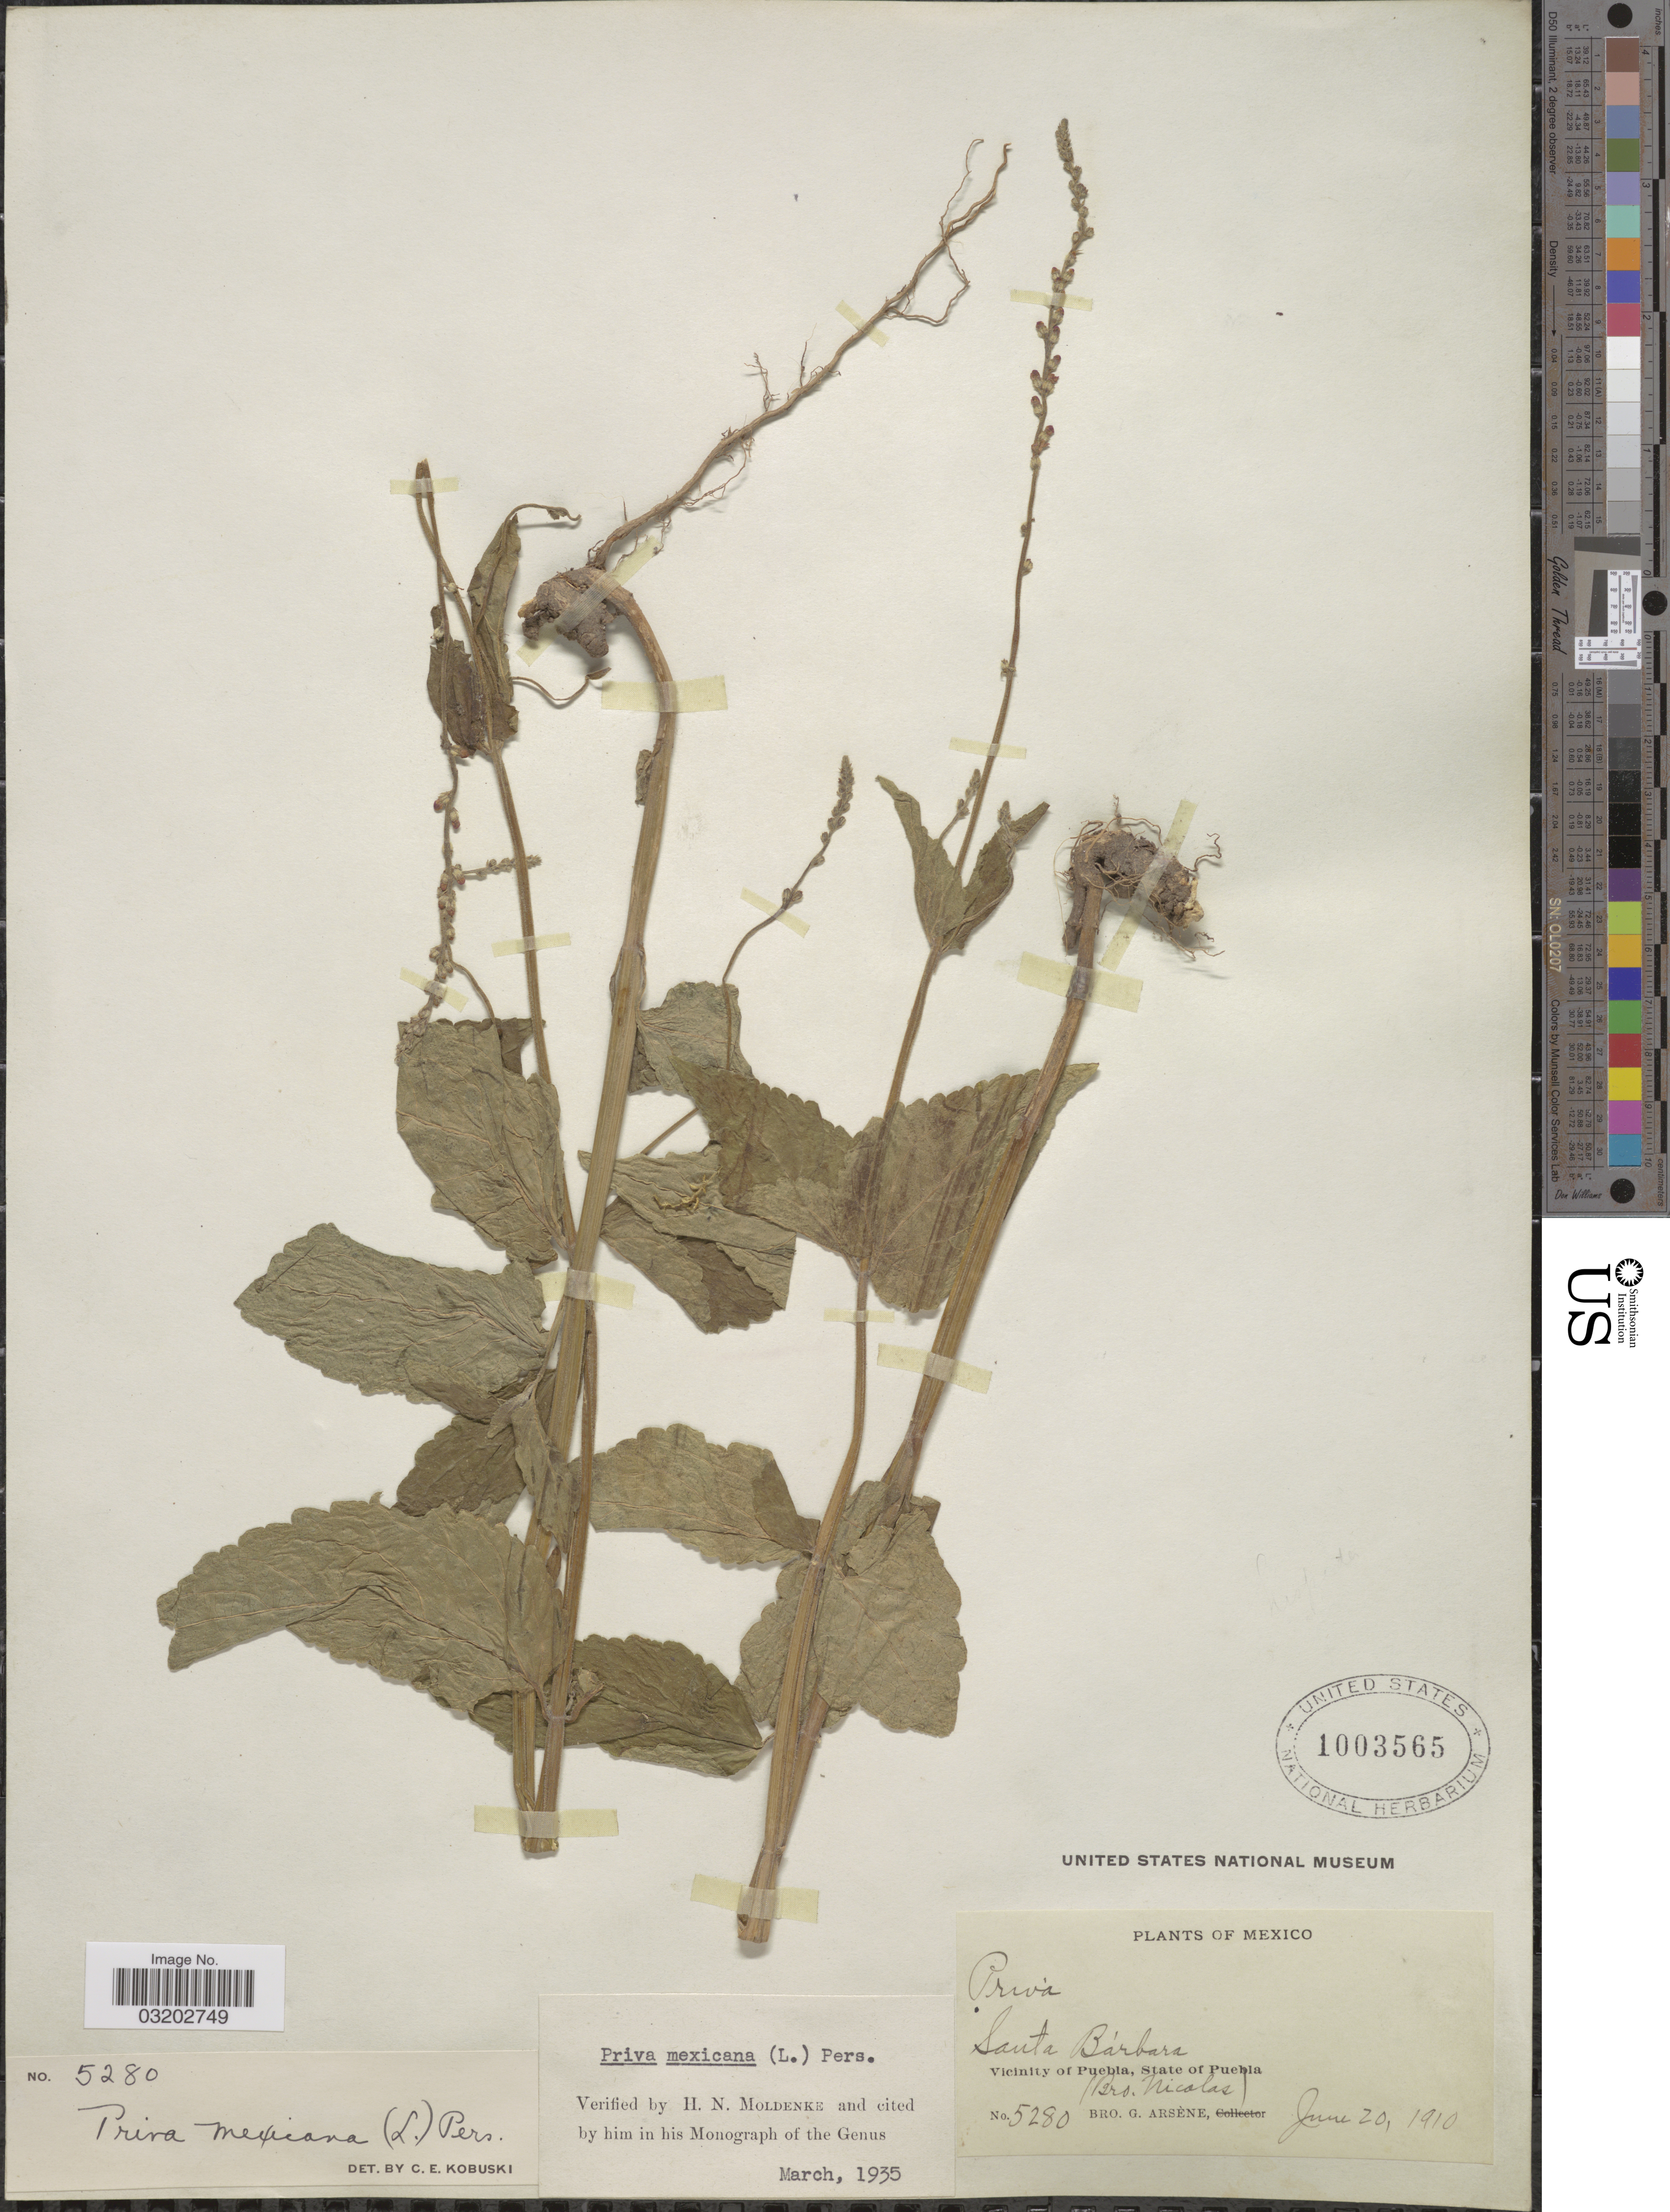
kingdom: Plantae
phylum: Tracheophyta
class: Magnoliopsida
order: Lamiales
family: Verbenaceae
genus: Priva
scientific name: Priva mexicana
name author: (L.) Pers.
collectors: Bro. Nicolas & Bro. G. Arsène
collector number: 5280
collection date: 1910-06-20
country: Mexico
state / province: Puebla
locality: Santa Bárbara. Vicinity of Puebla.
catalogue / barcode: US 1003565